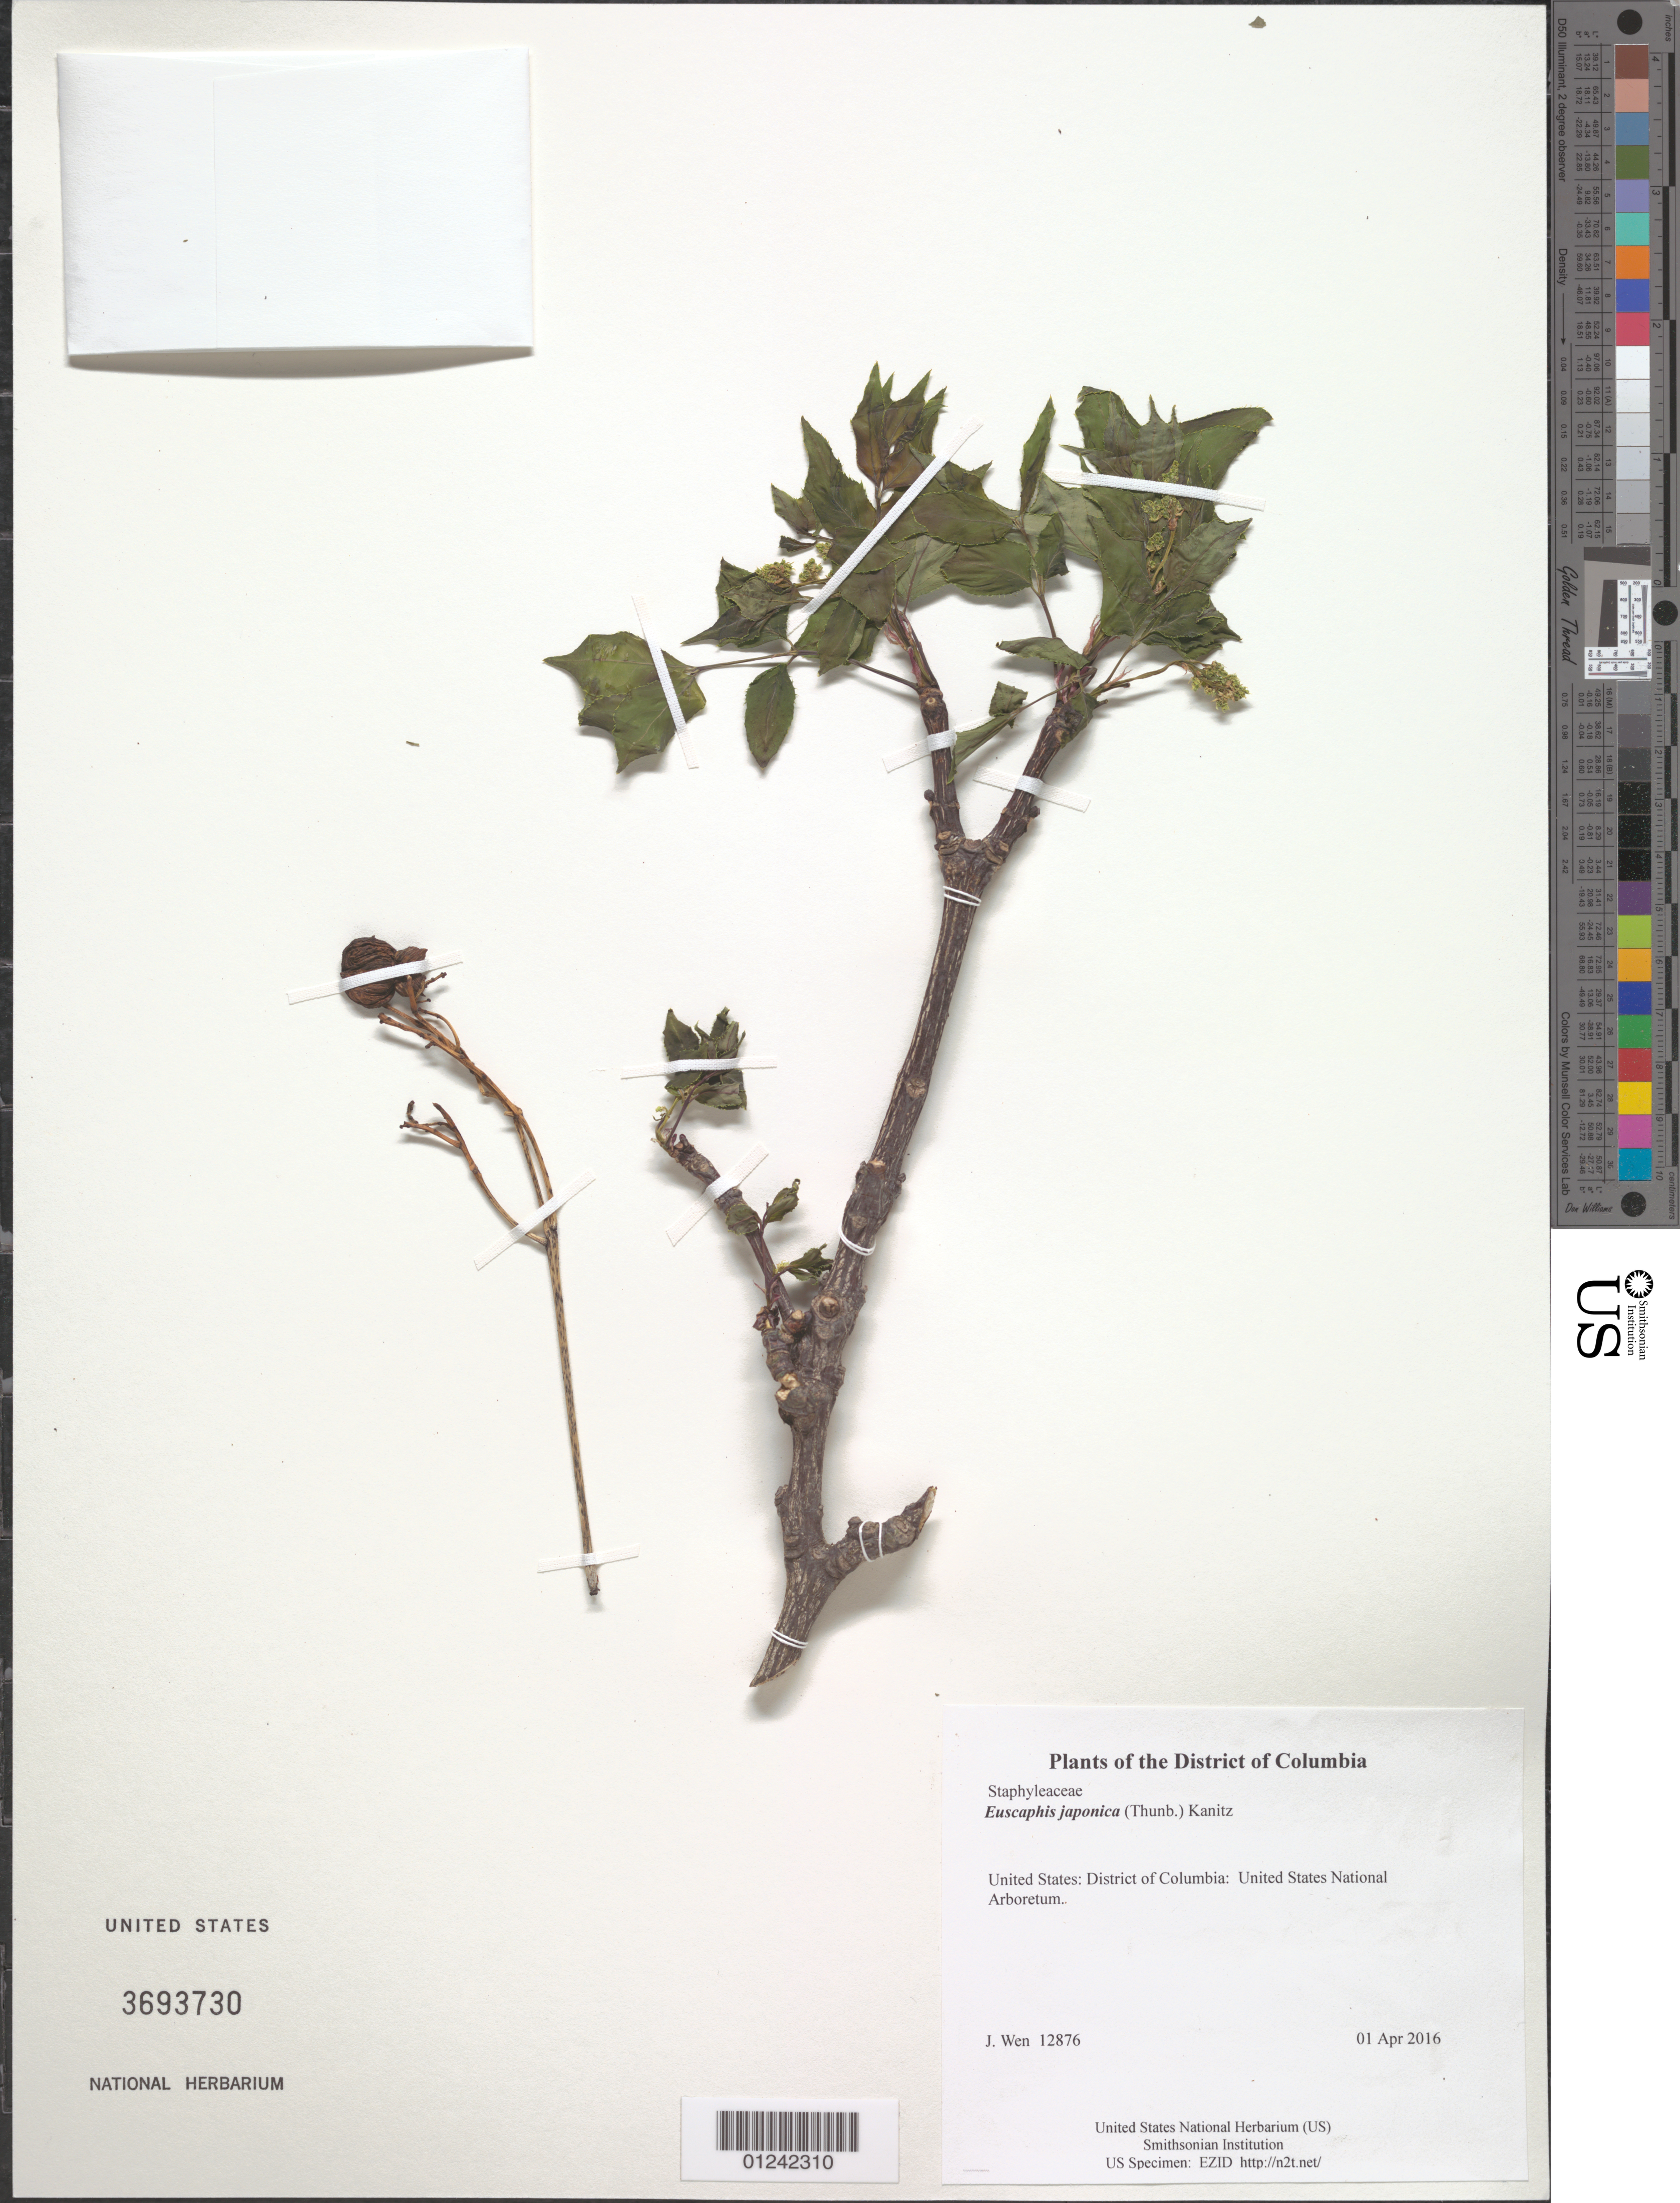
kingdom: Plantae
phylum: Tracheophyta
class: Magnoliopsida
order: Crossosomatales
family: Staphyleaceae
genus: Euscaphis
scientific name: Euscaphis japonica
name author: (Thunb.) Kanitz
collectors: J. Wen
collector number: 12876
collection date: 2016-04-01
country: United States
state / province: District of Columbia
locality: United States National Arboretum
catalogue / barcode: US 3693730